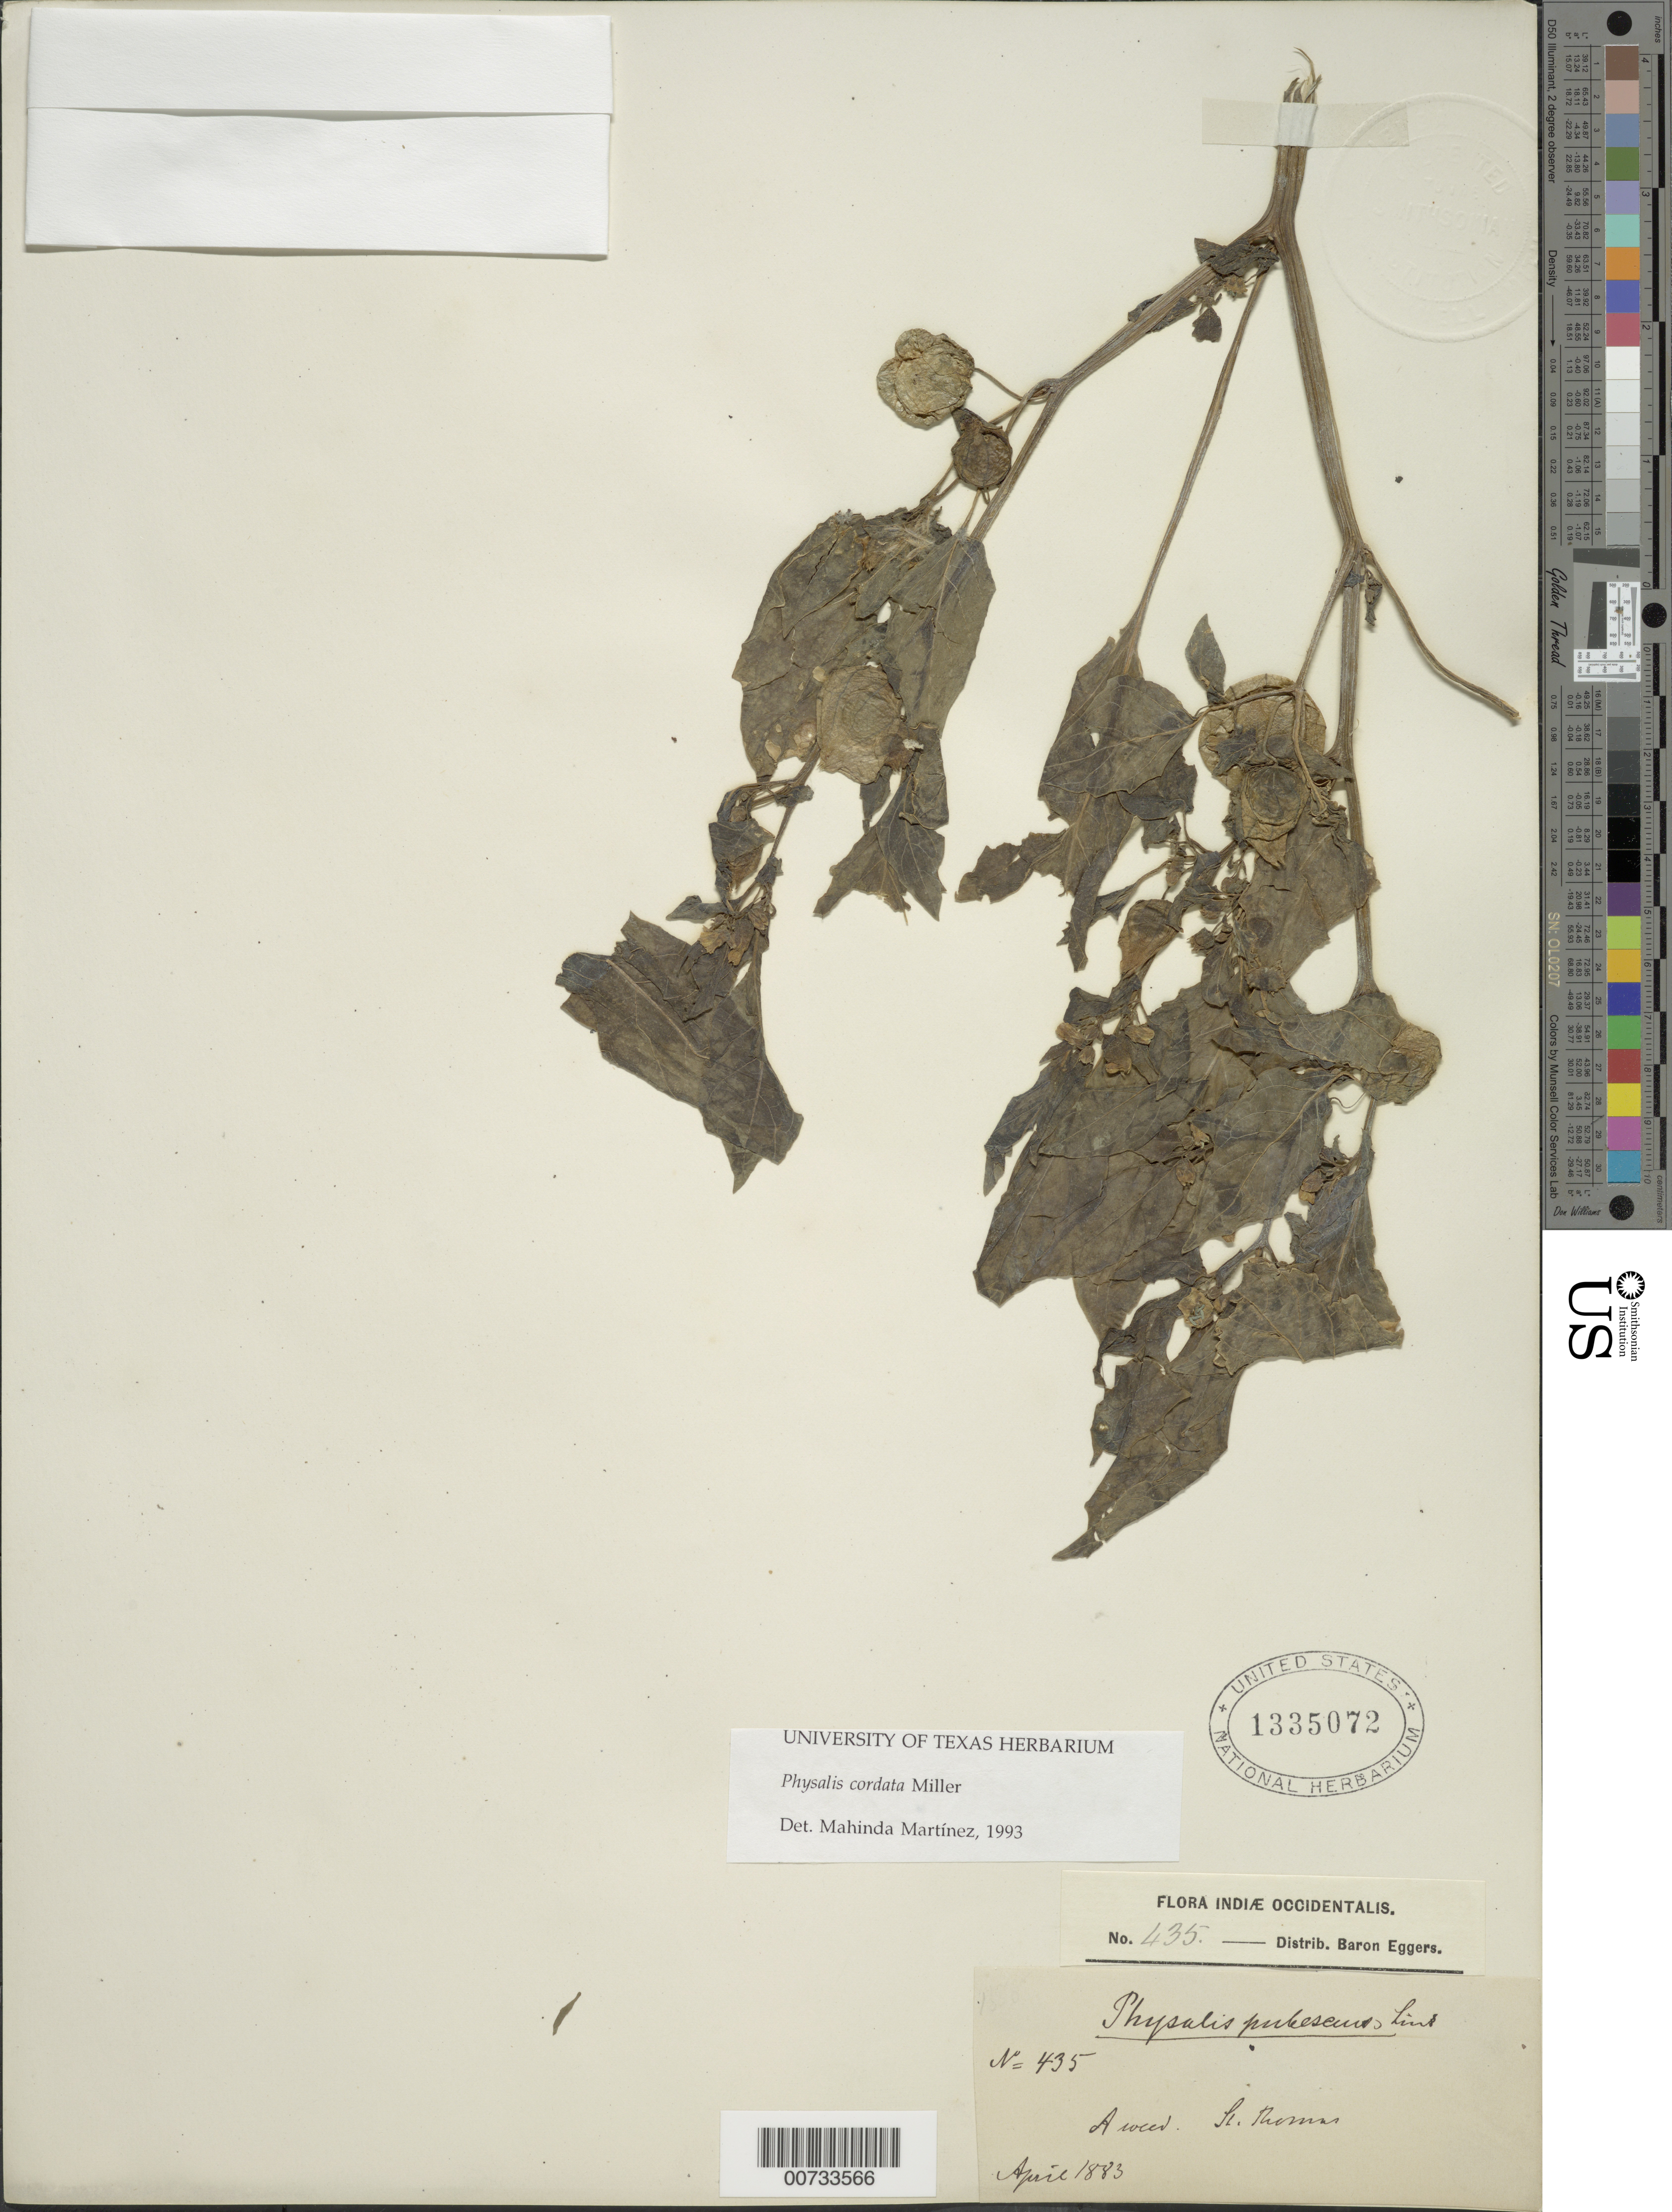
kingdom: Plantae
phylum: Tracheophyta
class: Magnoliopsida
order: Solanales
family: Solanaceae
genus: Physalis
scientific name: Physalis cordata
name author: Mill.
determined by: Martinez, M.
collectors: H. F. A. von Eggers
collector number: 435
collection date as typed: Apr 1883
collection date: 1883-04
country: U.S. Virgin Islands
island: St. Thomas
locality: St. Thomas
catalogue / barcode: US 1335072